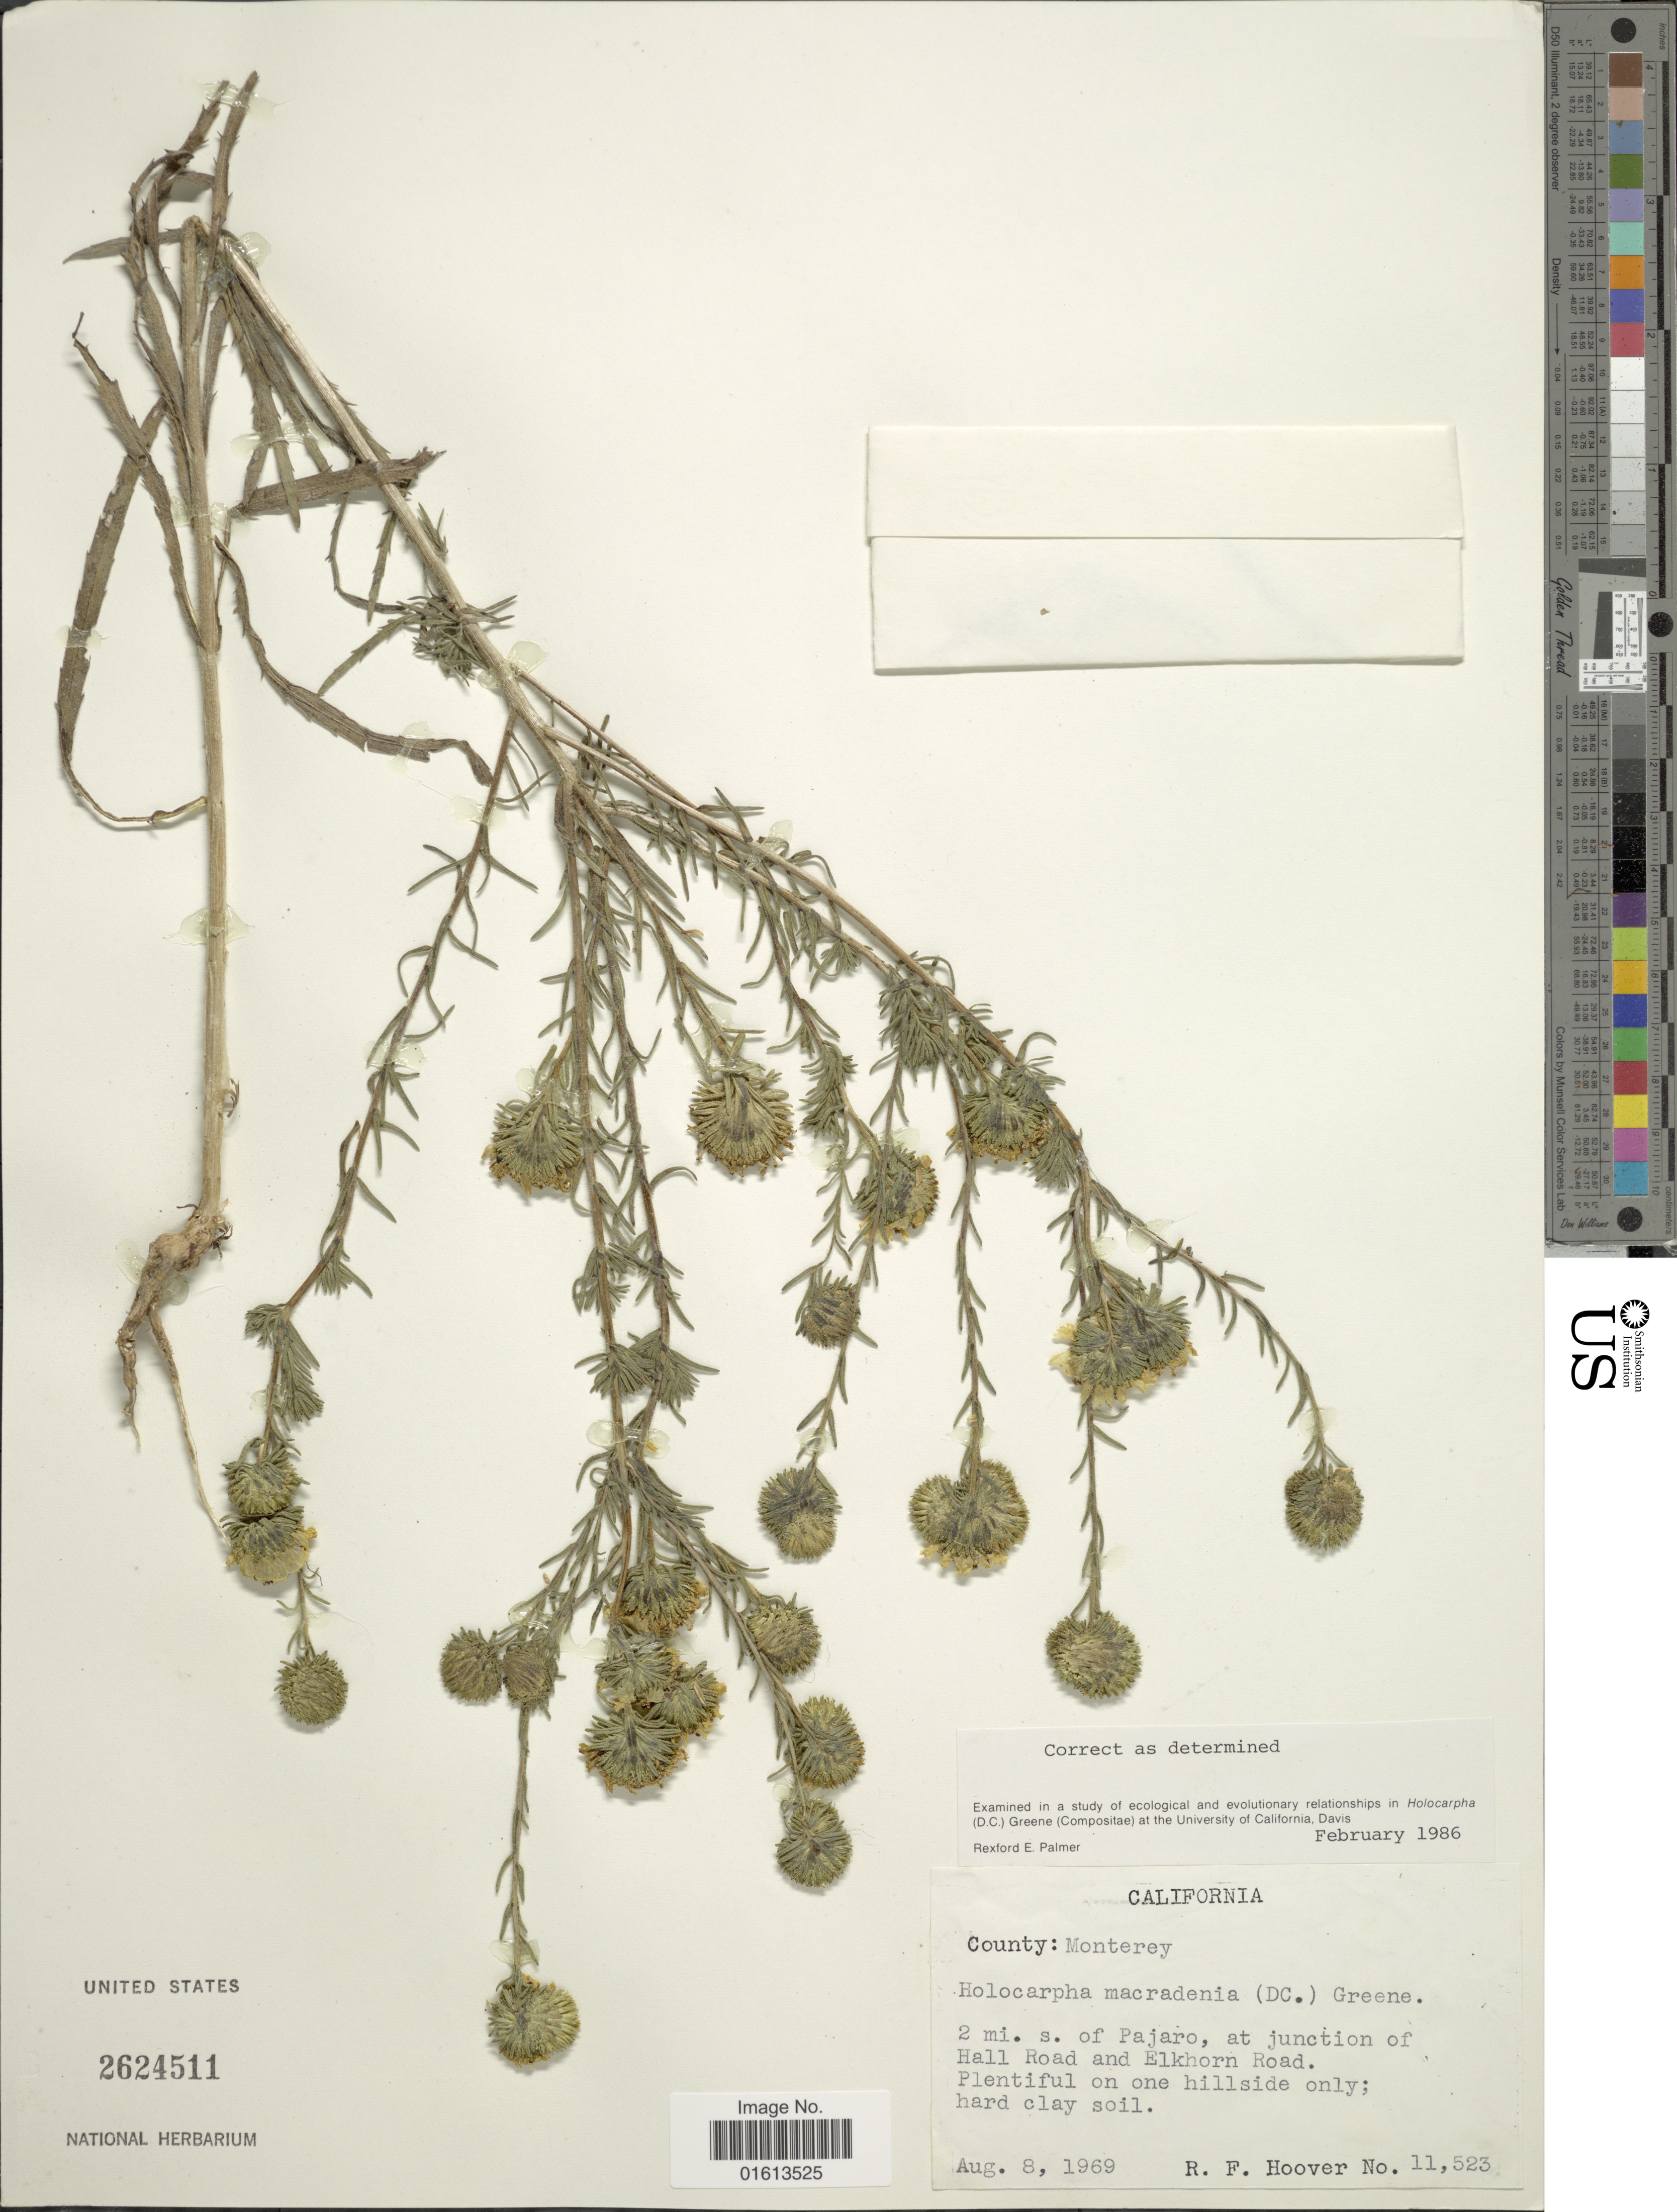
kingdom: Plantae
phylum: Tracheophyta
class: Magnoliopsida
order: Asterales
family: Asteraceae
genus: Holocarpha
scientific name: Holocarpha macradenia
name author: (DC.) Greene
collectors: R. F. Hoover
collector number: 11523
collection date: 1969-08-08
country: United States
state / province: California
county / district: Monterey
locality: County: Monterey, 2 mi. S. of Pajaro, at junction of Hall Road and Elkhorn Road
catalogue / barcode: US 2624511